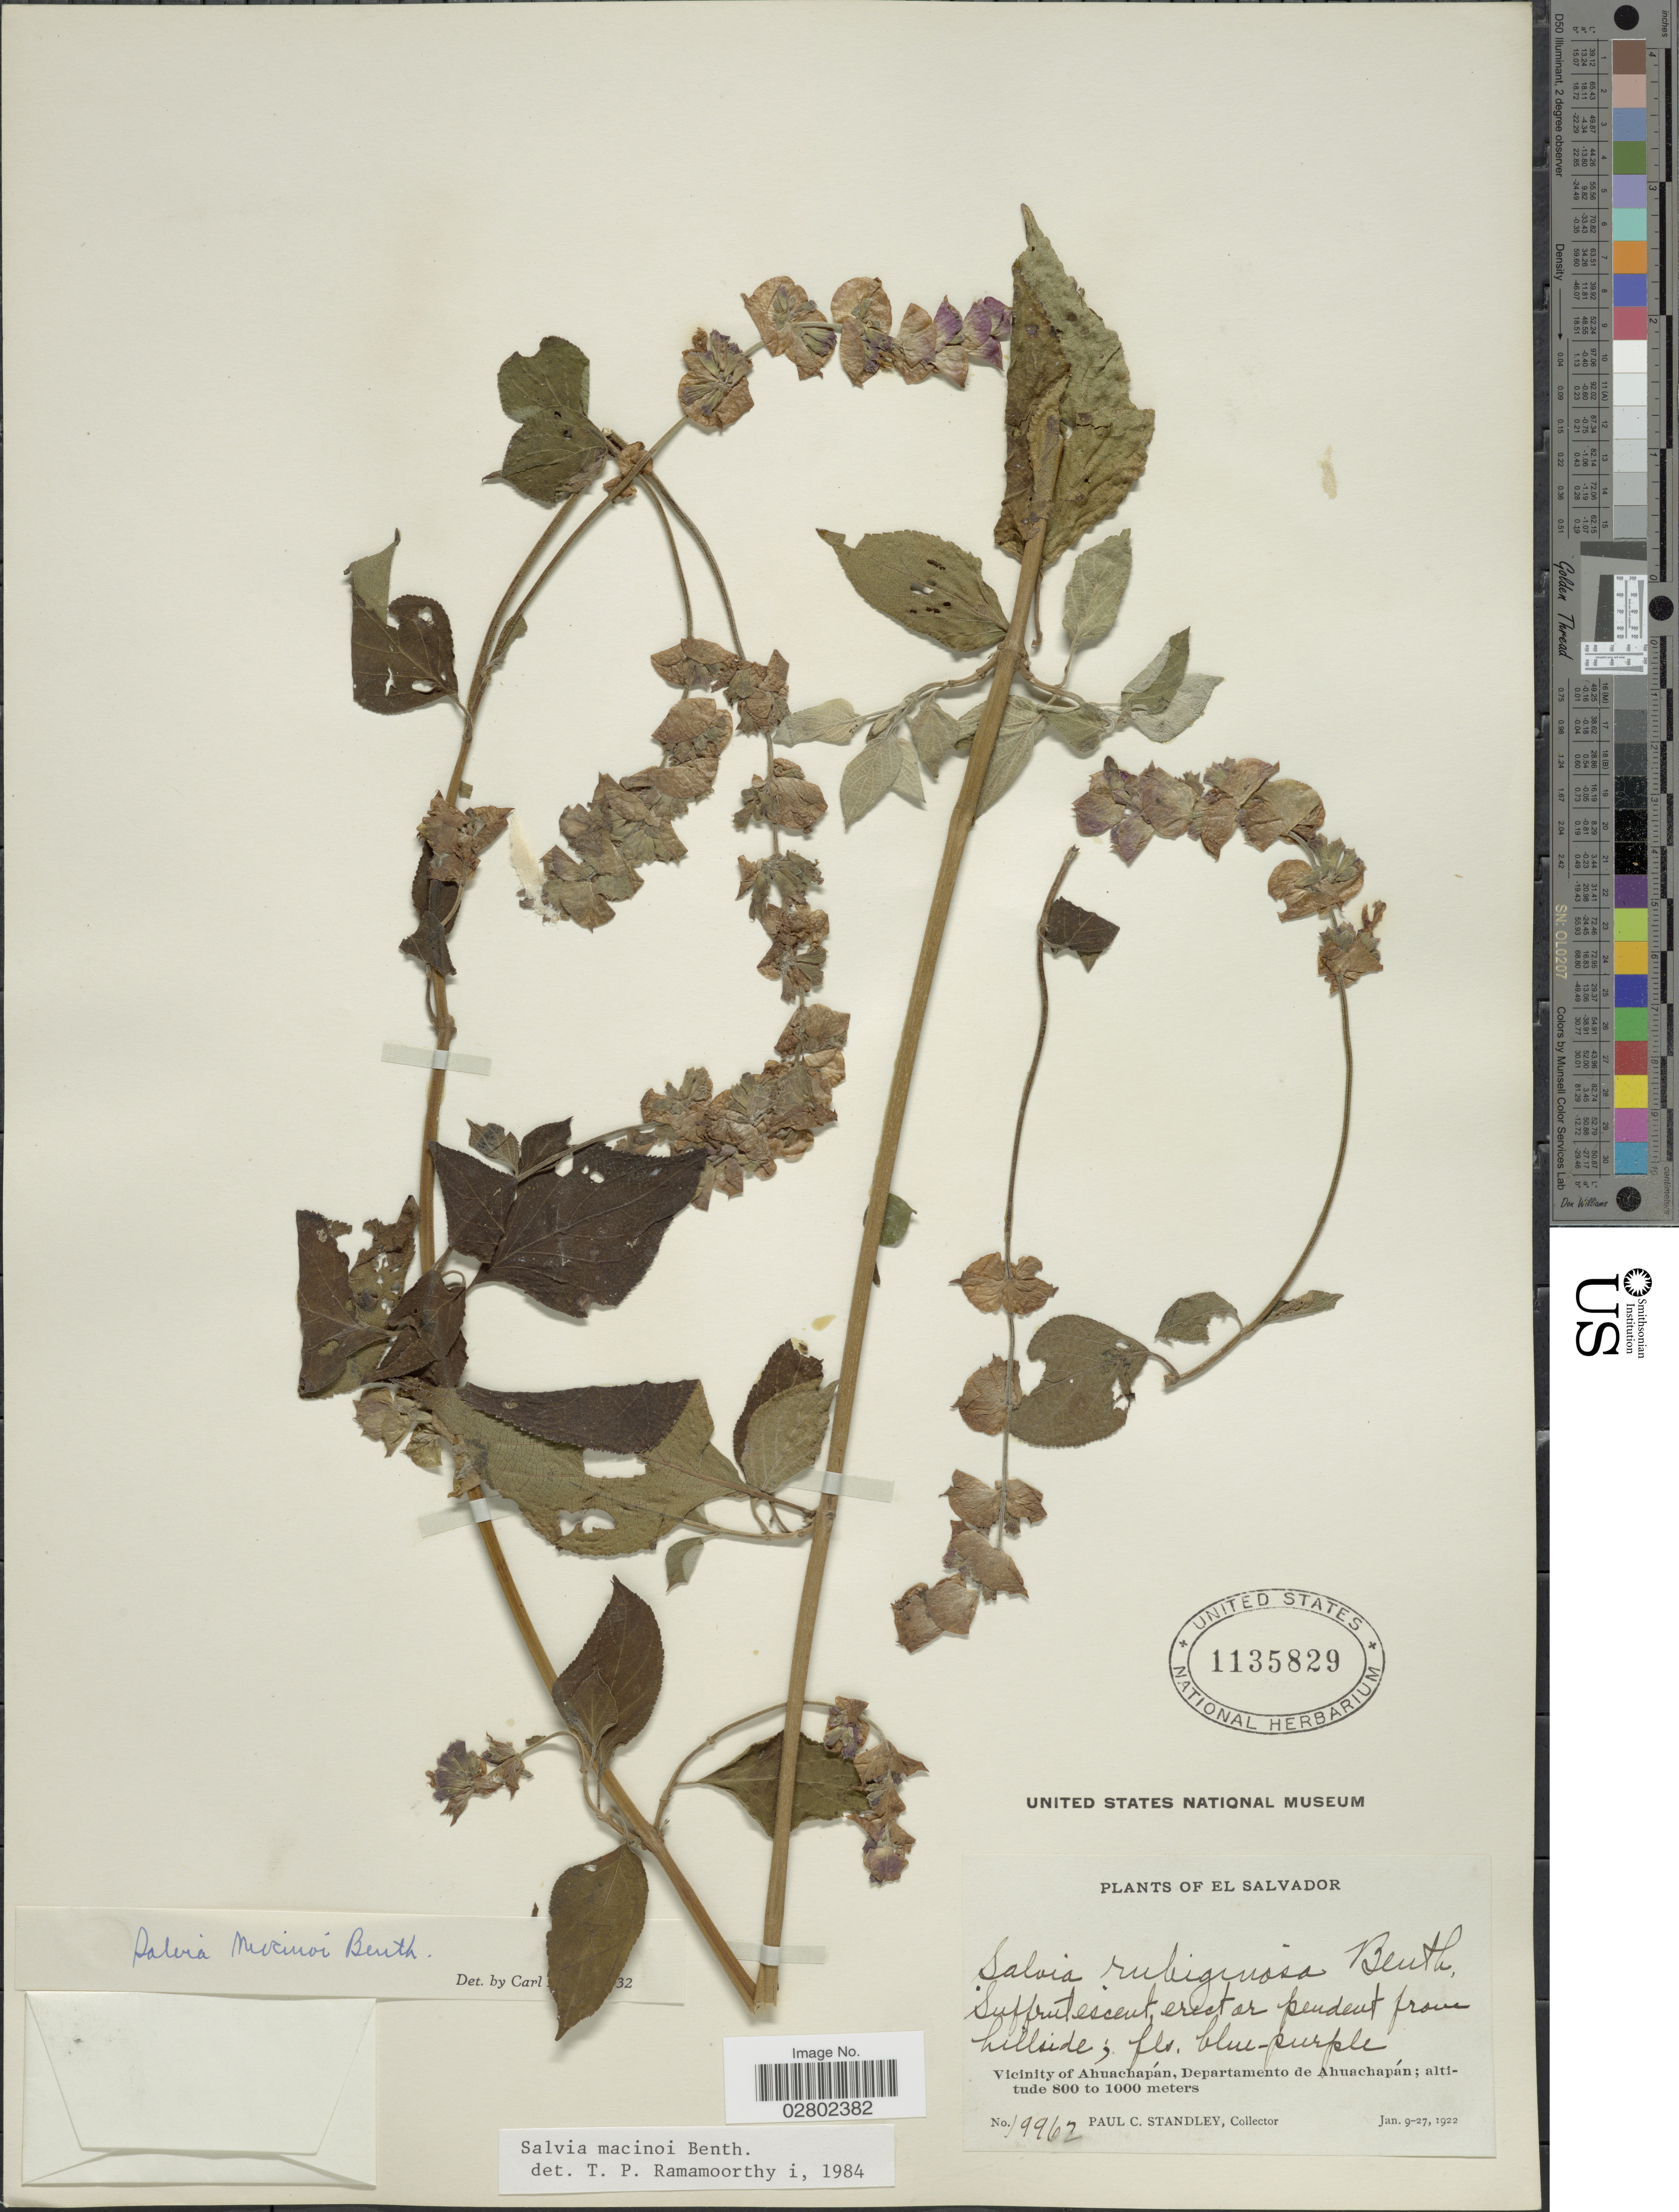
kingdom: Plantae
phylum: Tracheophyta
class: Magnoliopsida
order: Lamiales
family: Lamiaceae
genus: Salvia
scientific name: Salvia mocinoi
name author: Benth.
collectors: P. C. Standley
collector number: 19962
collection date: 1922-01-09/1922-01-27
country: El Salvador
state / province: Ahuachapan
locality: Vicinity of Ahuachapán, Departamento de Ahuachapán.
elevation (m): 800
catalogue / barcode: US 1135829